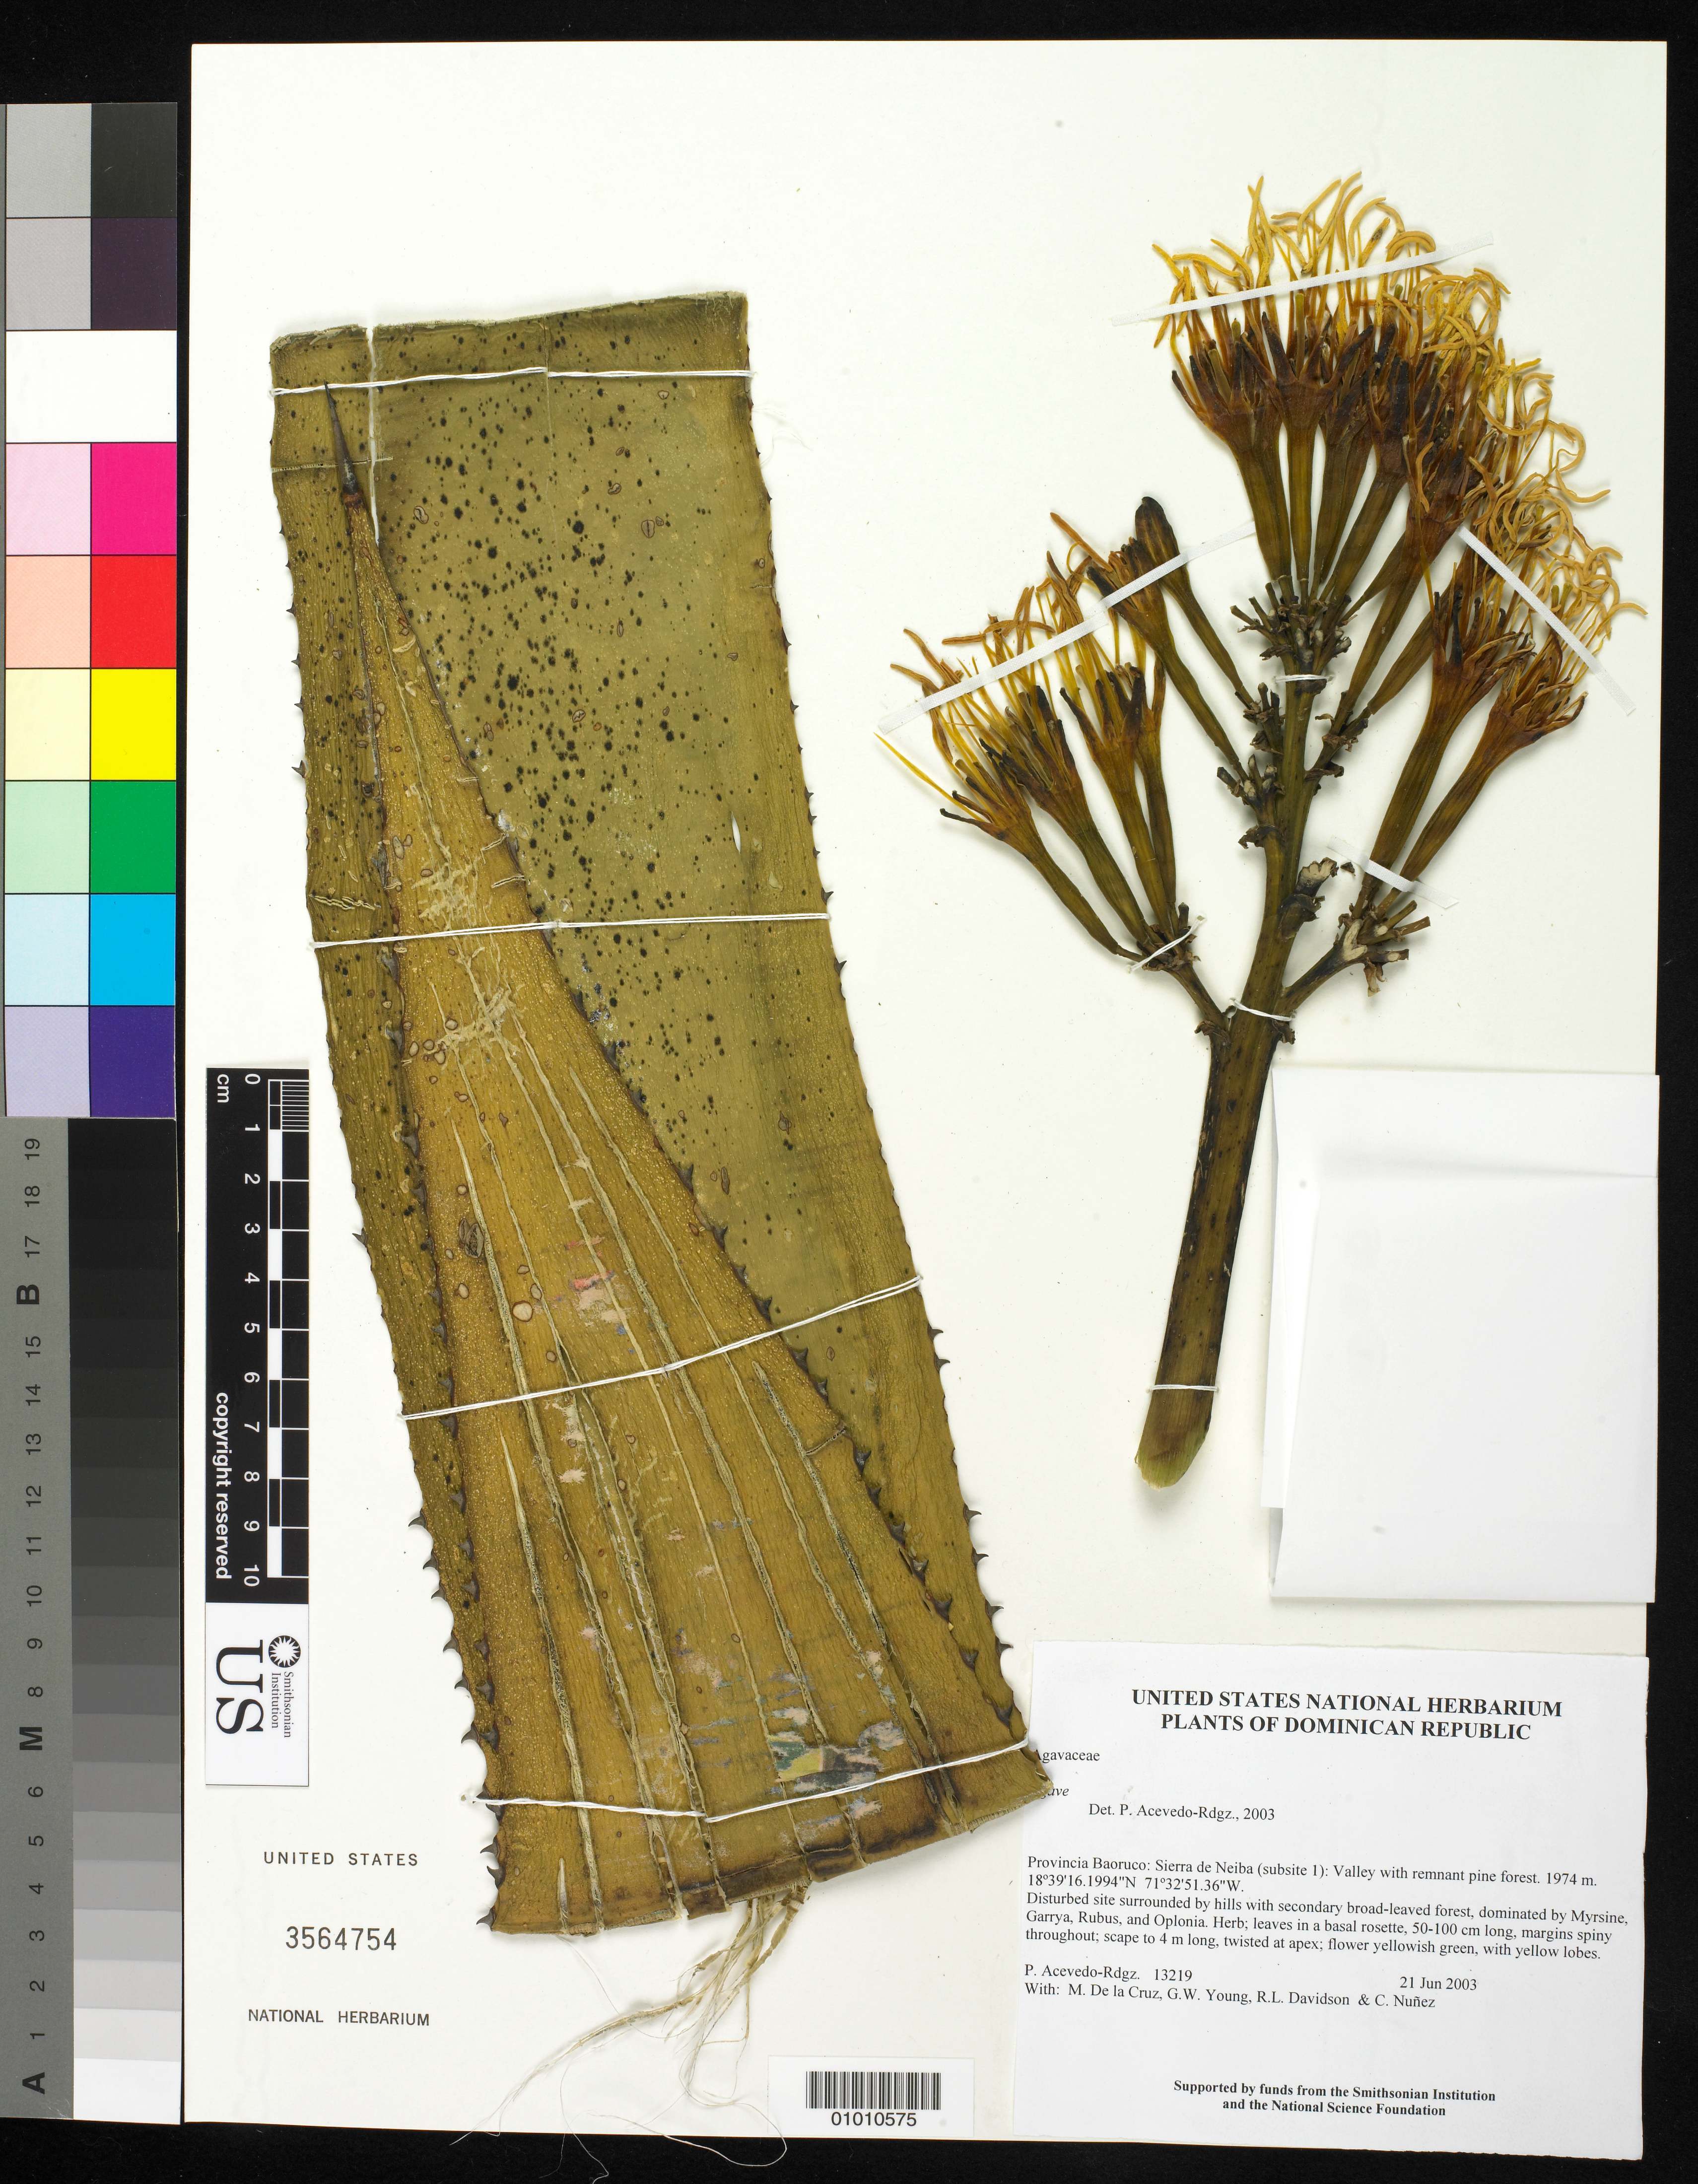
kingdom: Plantae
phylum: Tracheophyta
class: Liliopsida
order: Asparagales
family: Asparagaceae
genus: Agave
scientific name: Agave antillarum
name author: Descourt.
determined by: Acevedo-Rodriguez, P., (US), Smithsonian Institution - National Museum of Natural History (UNITED STATES)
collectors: P. Acevedo-Rodr., M. de la Cruz, J. Rawlins, G. Young, R. Davidson & C. Nunez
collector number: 13219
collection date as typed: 21 Jun 2003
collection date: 2003-06-21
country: Dominican Republic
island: Hispaniola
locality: Provincia Baoruco: Sierra de Neiba (subsite 1): Valley with remnant pine forest.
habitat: Disturbed site surrounded by hills with secondary broad-leaved forest, dominated by Myrsine, Garrya, Rubus, and Oplonia.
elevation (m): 1974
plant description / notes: US, NY, MO, K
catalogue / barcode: US 3564754